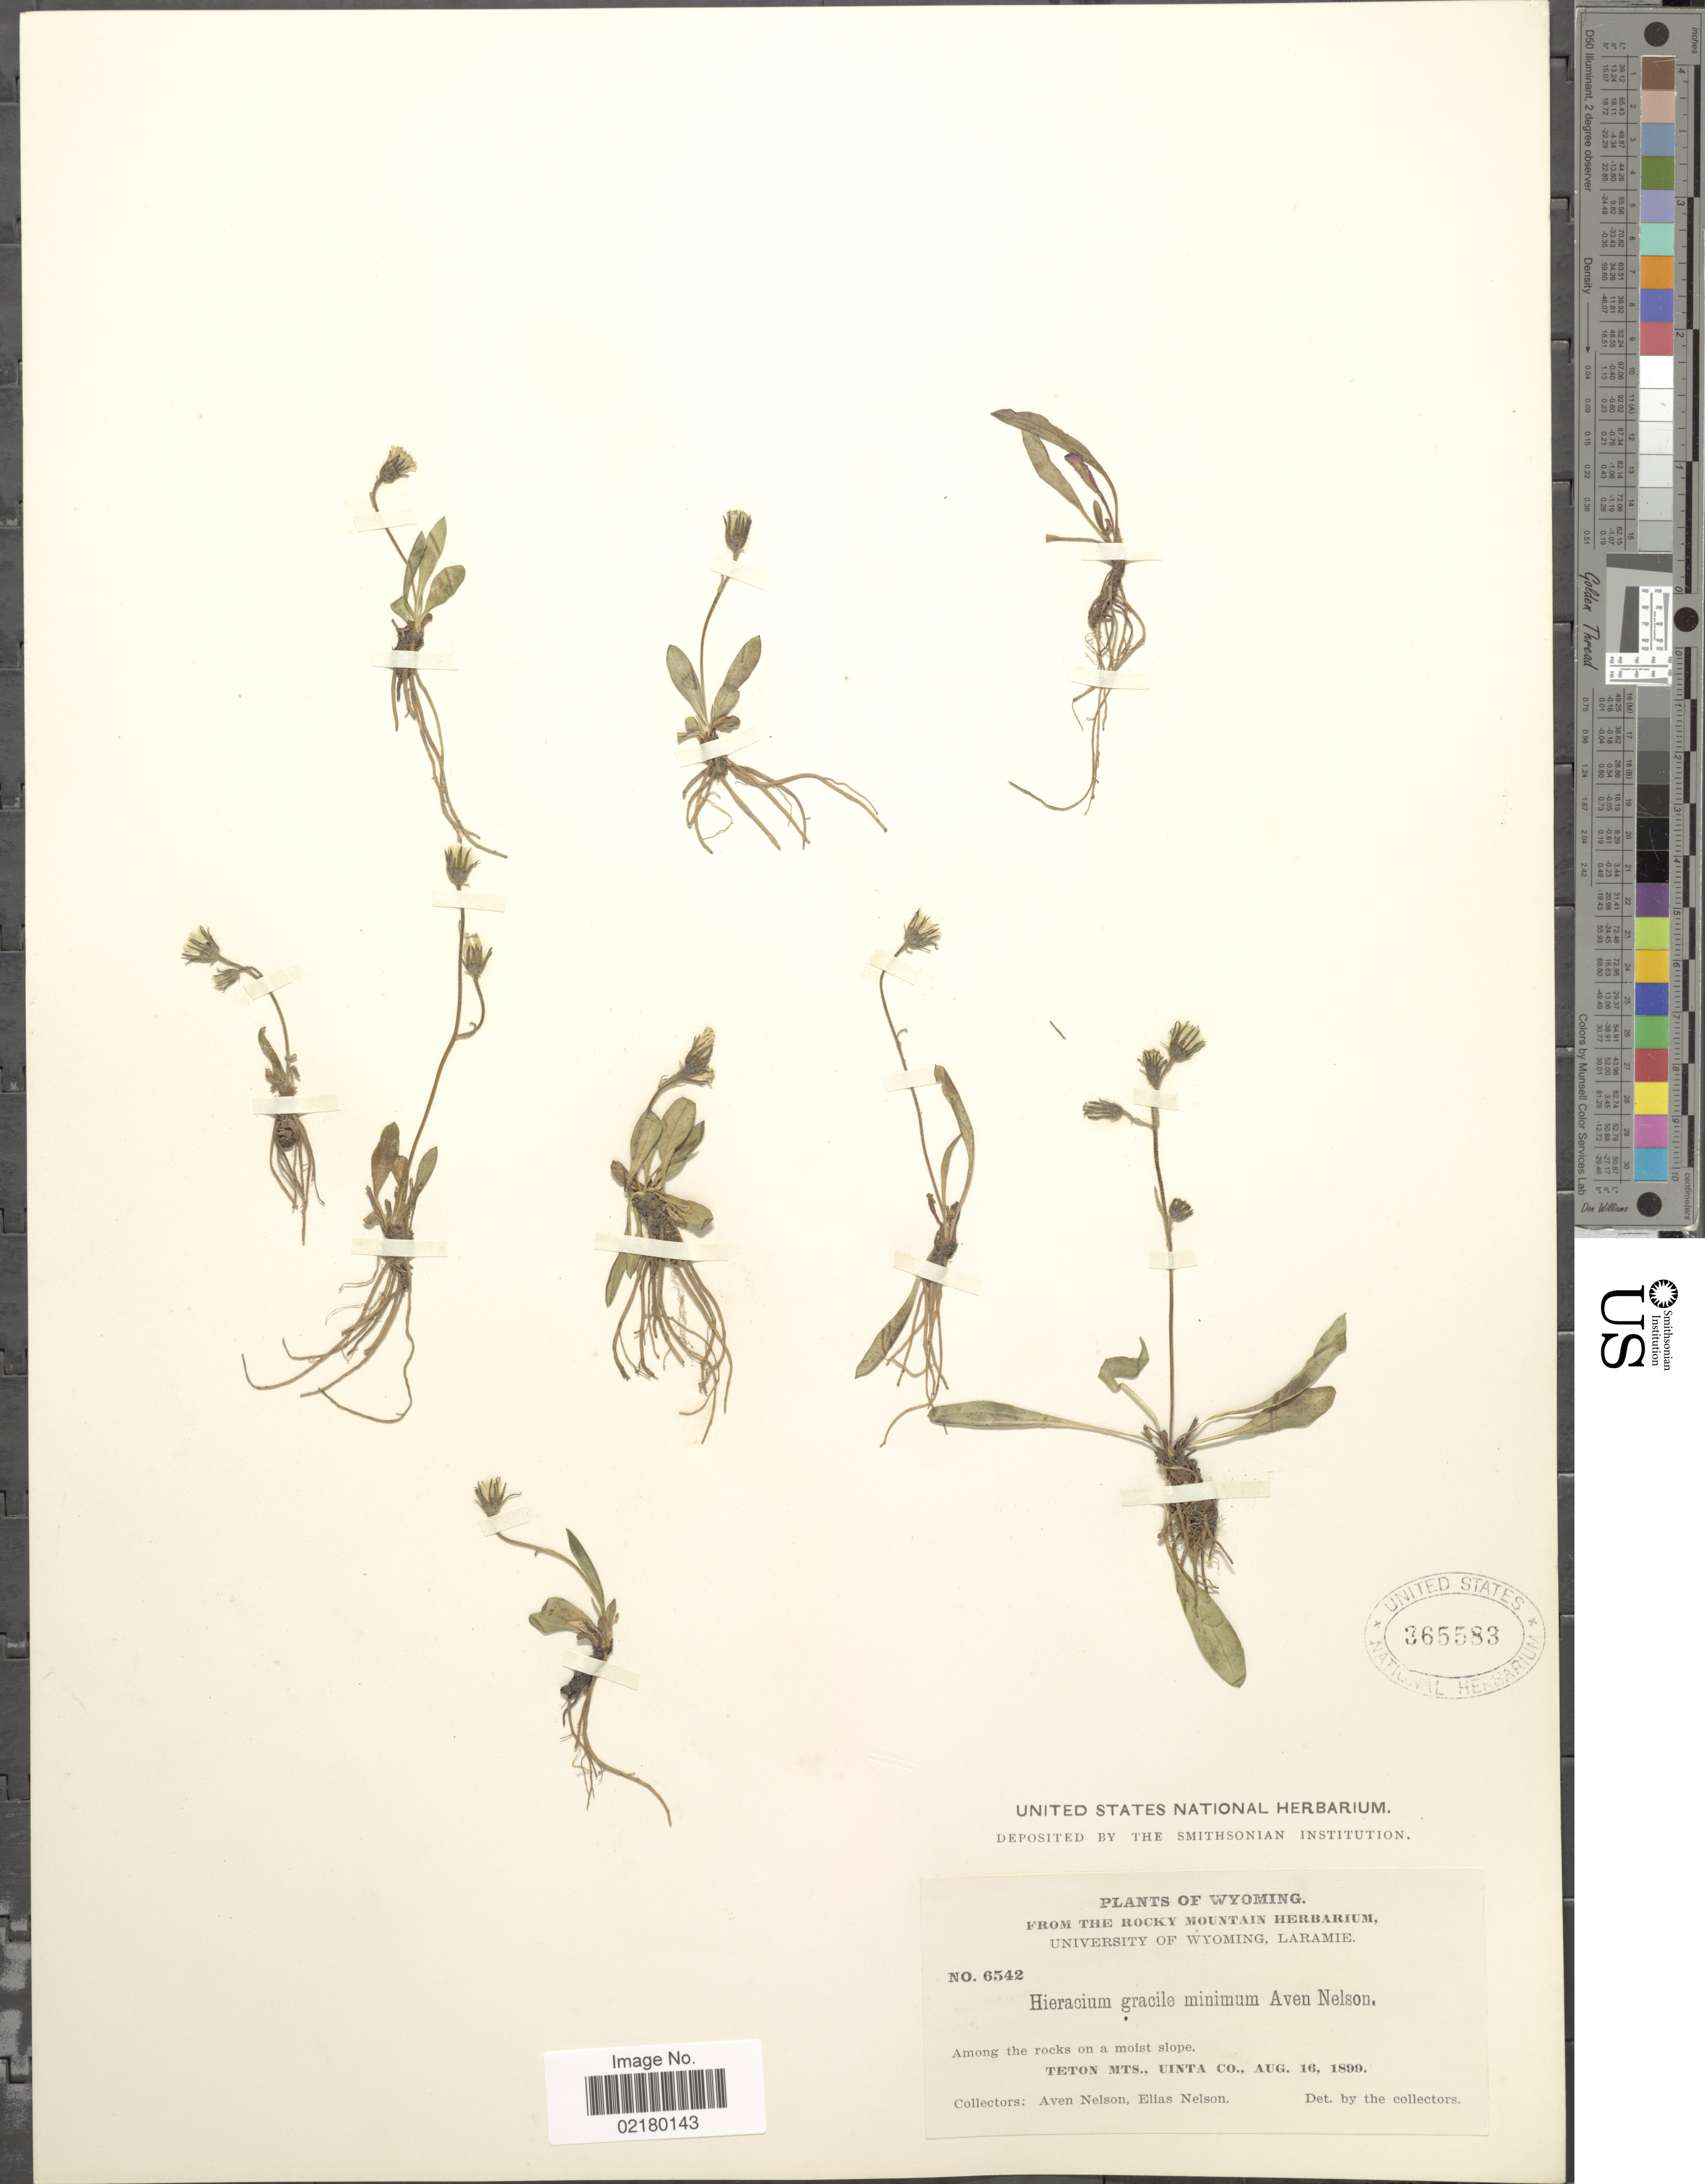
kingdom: Plantae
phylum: Tracheophyta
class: Magnoliopsida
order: Asterales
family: Asteraceae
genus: Hieracium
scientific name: Hieracium triste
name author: Willd. ex Spreng.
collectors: A. Nelson & E. Nelson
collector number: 6542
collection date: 1899-08-16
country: United States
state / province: Wyoming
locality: Among the rocks on a moist slope, Teton Mts., Uinta Co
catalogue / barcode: US 365583